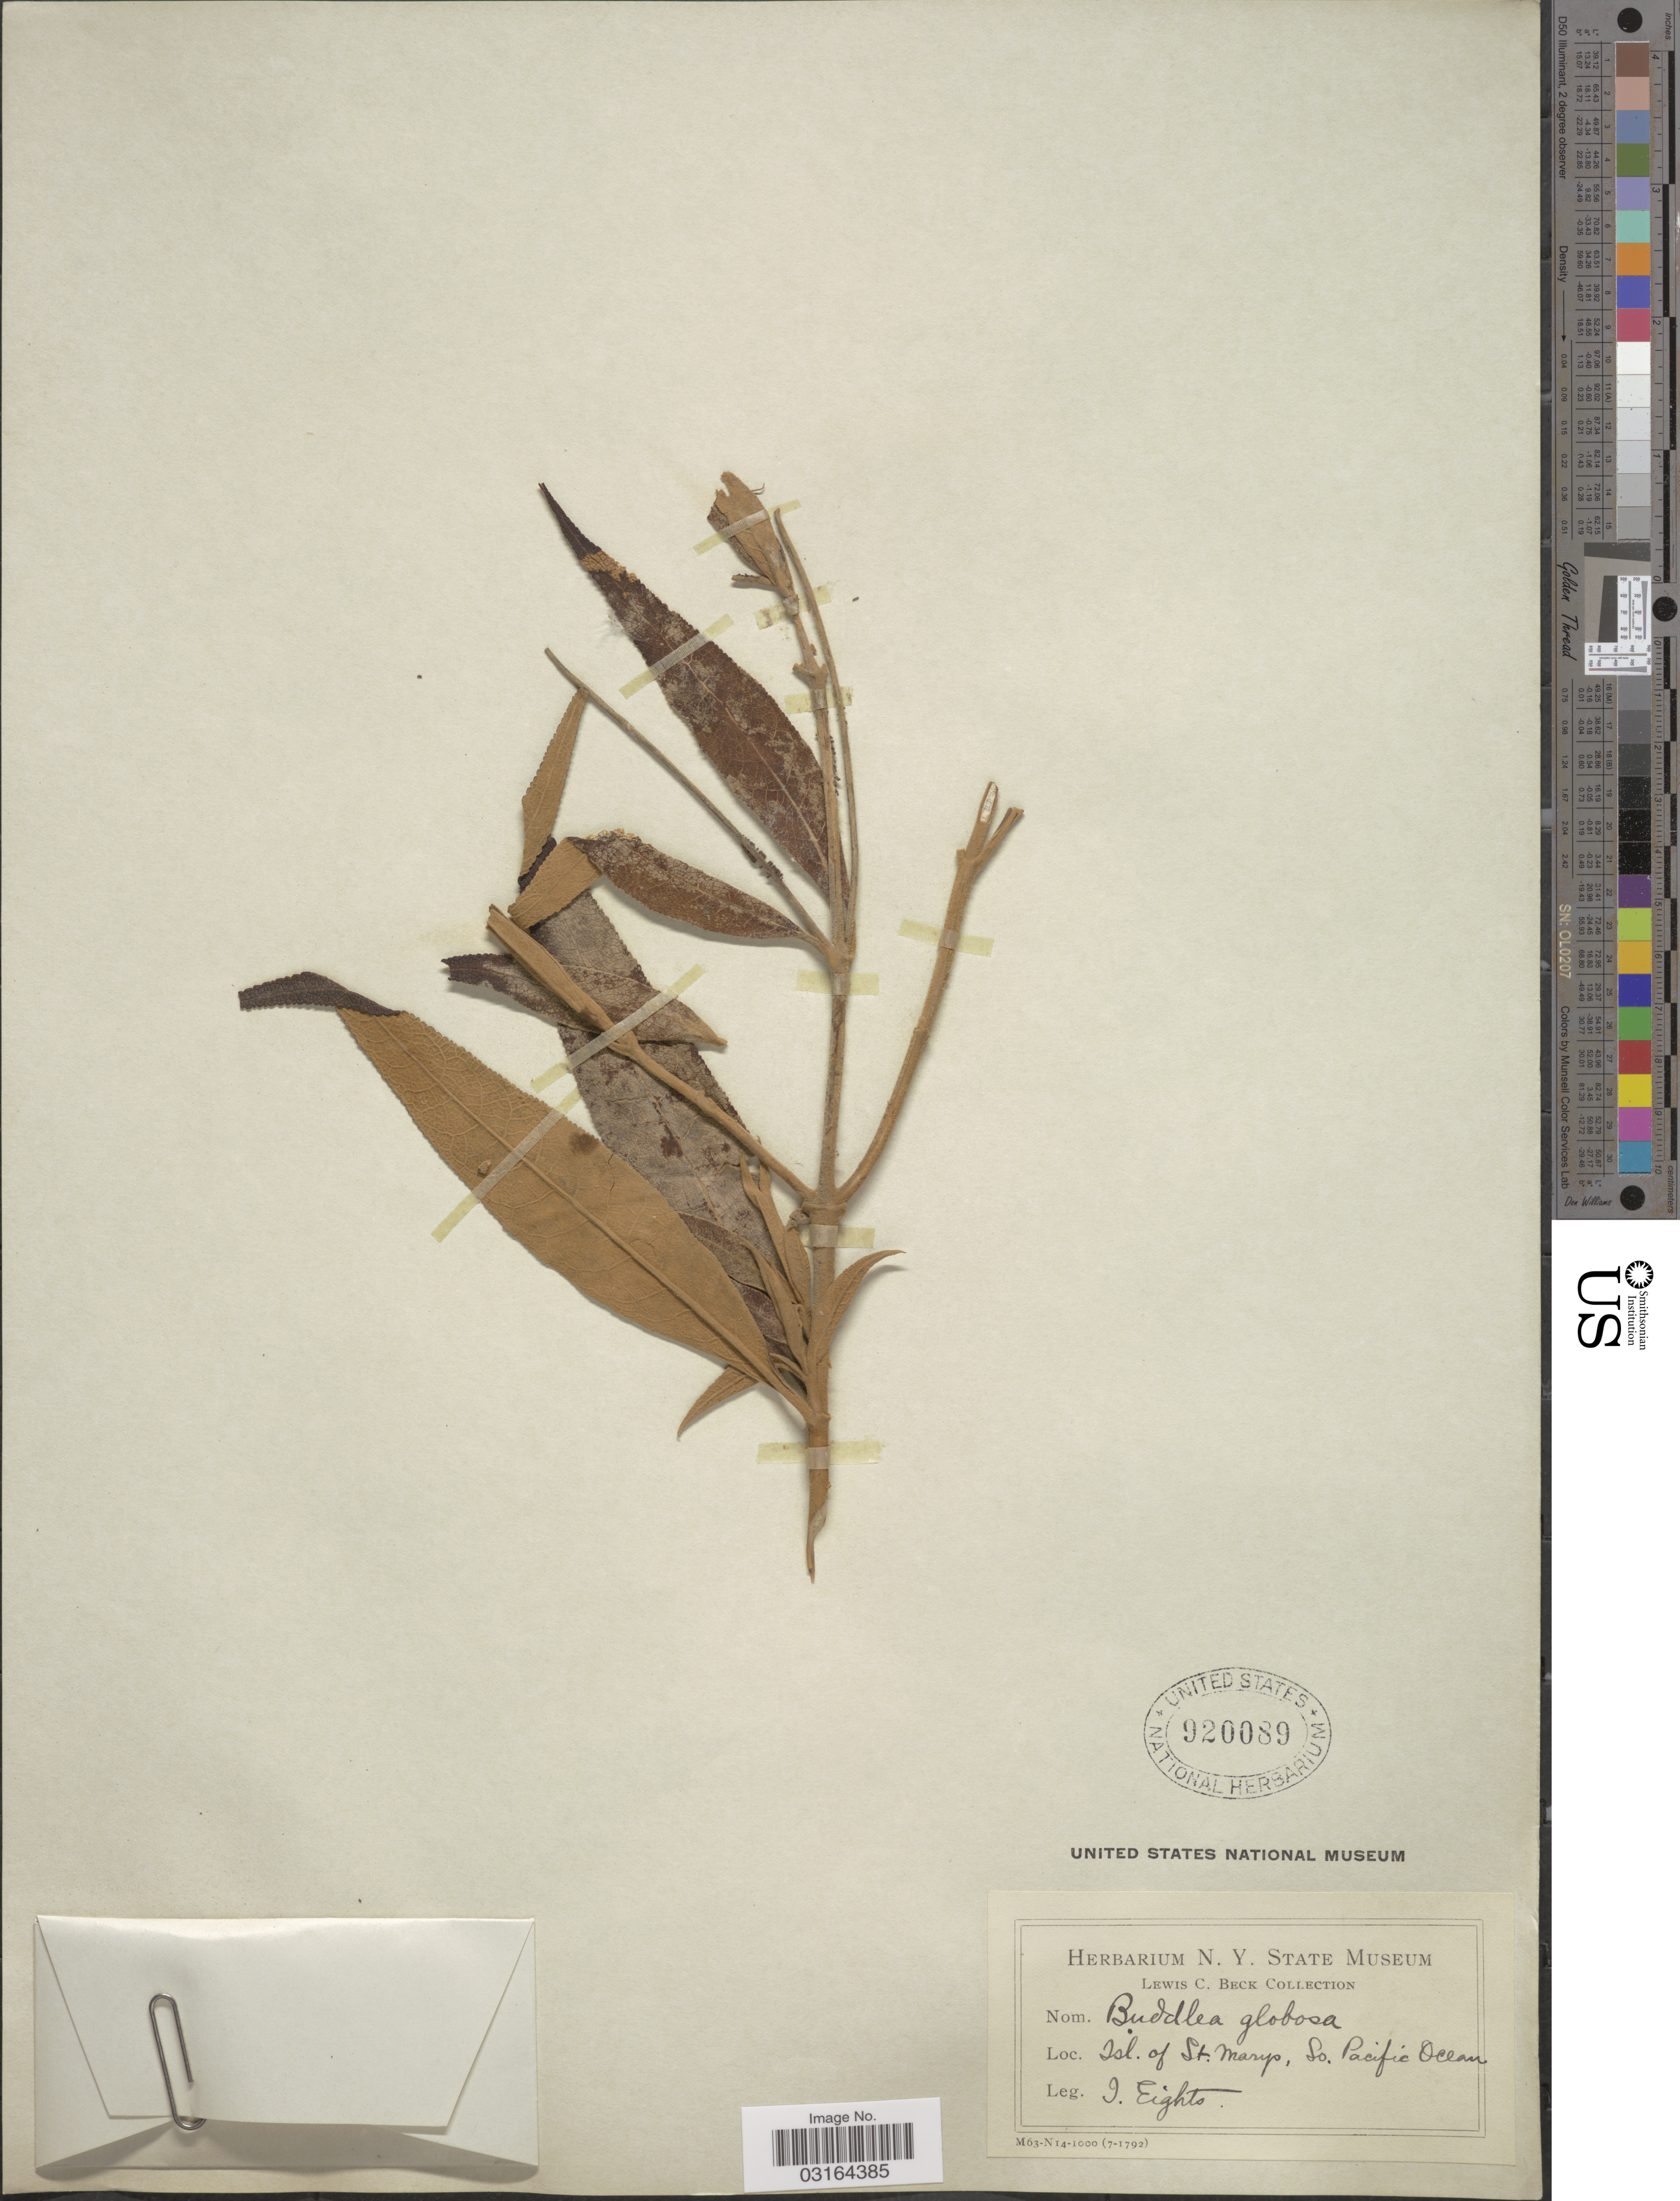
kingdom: Plantae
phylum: Tracheophyta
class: Magnoliopsida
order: Lamiales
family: Scrophulariaceae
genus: Buddleja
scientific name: Buddleja globosa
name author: Hope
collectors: J. Eights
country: Chile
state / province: Bio-Bío (VIII)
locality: Isl. of St. Marys, So. Pacific Ocean.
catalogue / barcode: US 920089